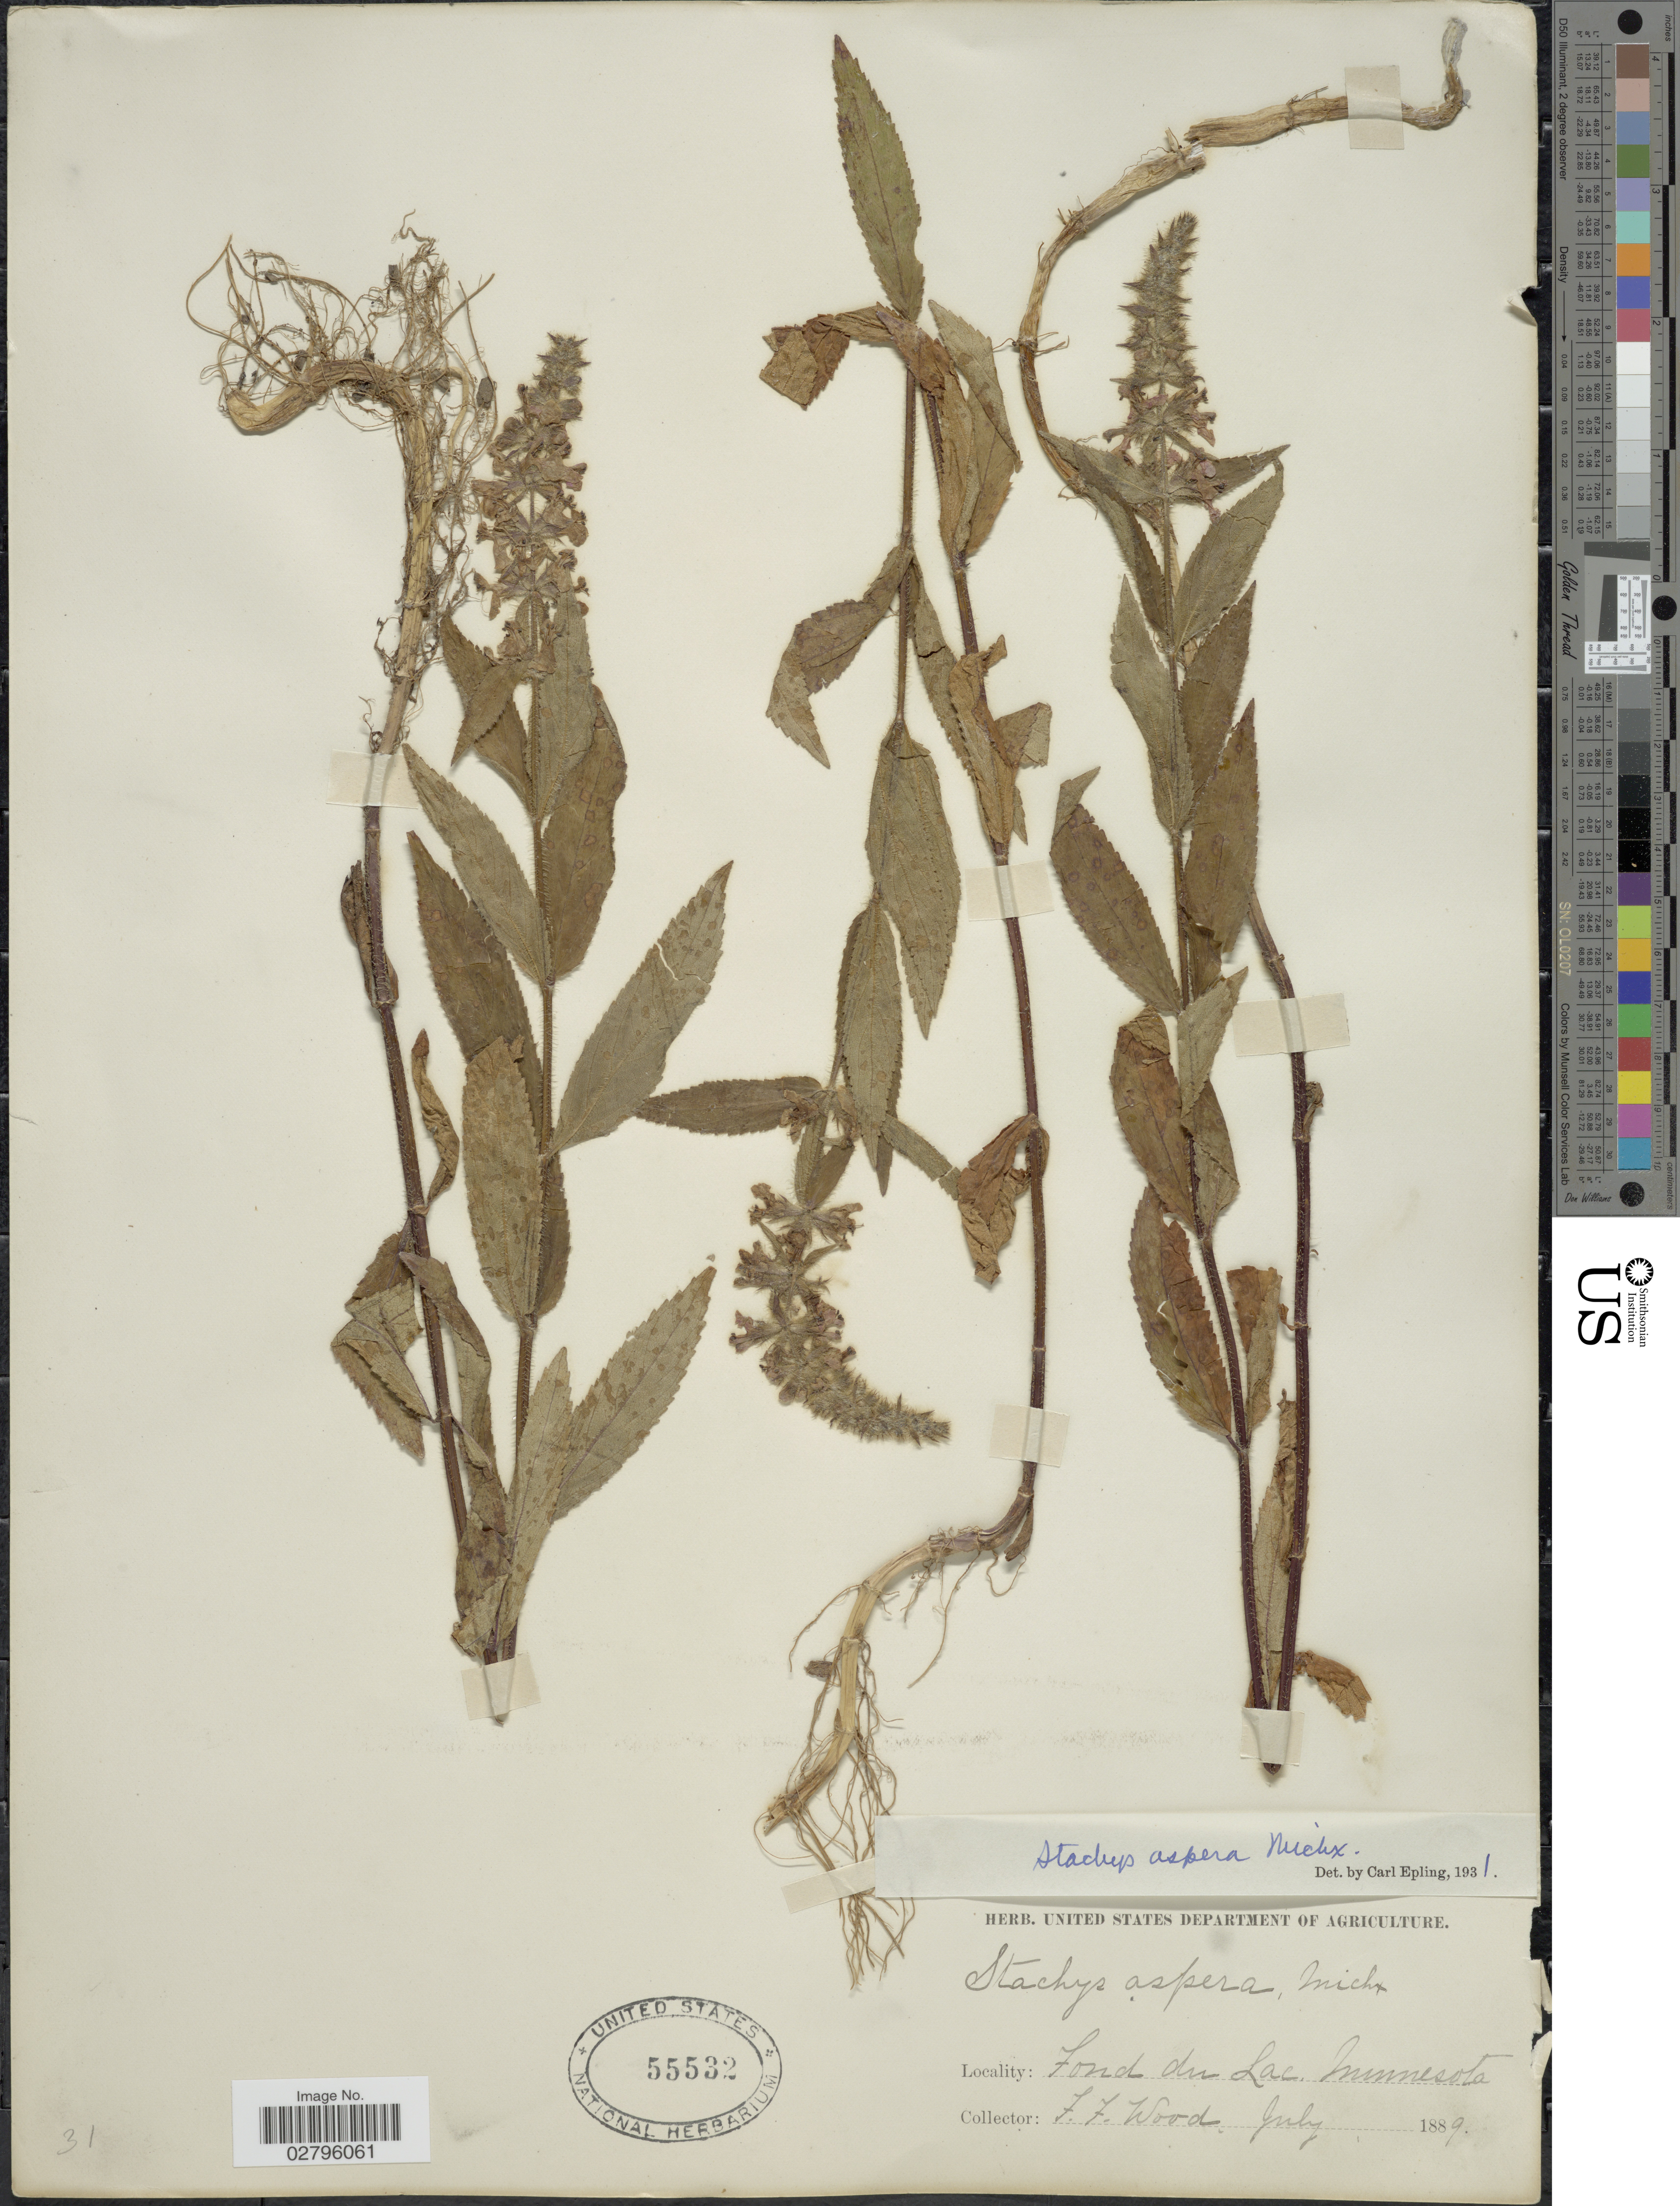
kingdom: Plantae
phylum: Tracheophyta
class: Magnoliopsida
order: Lamiales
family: Lamiaceae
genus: Stachys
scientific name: Stachys aspera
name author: Michx.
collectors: F. Wood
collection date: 1889-07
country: United States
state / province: Minnesota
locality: Fond du Lac.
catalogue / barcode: US 55532